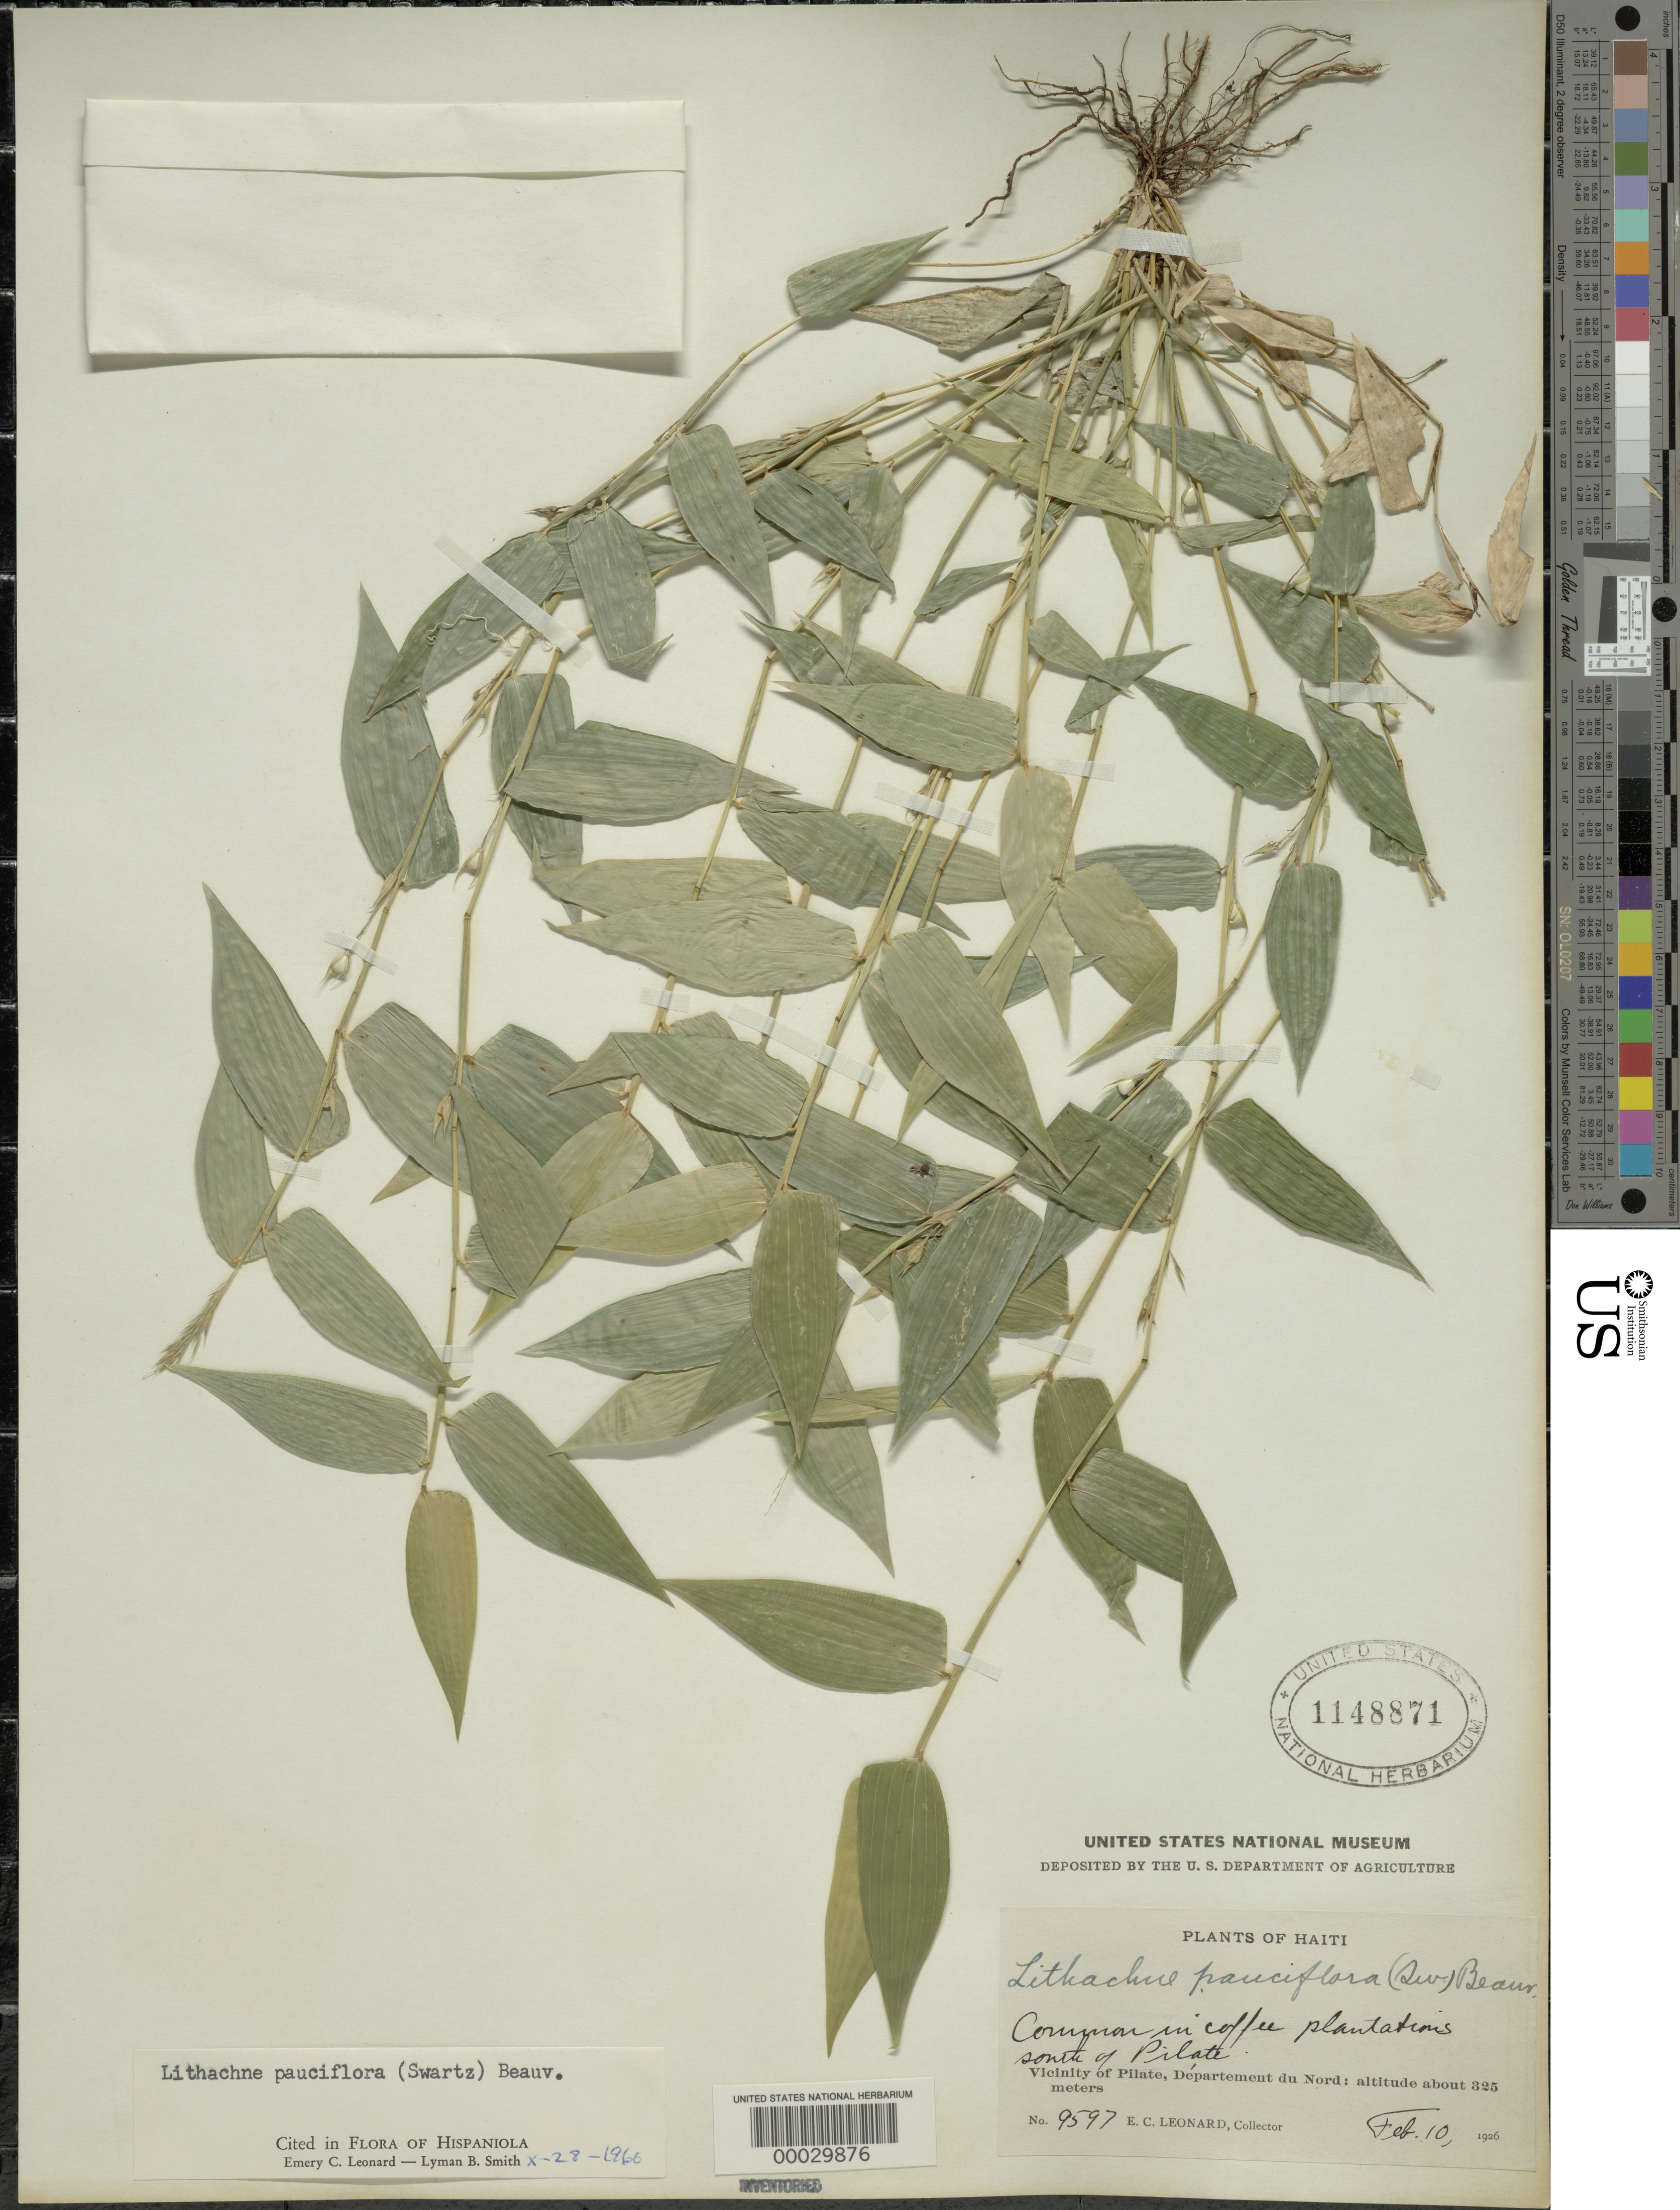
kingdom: Plantae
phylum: Tracheophyta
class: Liliopsida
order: Poales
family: Poaceae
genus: Lithachne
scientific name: Lithachne pauciflora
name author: (Sw.) P. Beauv.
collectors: E. C. Leonard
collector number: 9597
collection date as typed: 10 Feb 1926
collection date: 1926-02-10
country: Haiti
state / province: Nord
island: Hispaniola Island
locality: Pilate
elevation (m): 325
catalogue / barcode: US 1148871